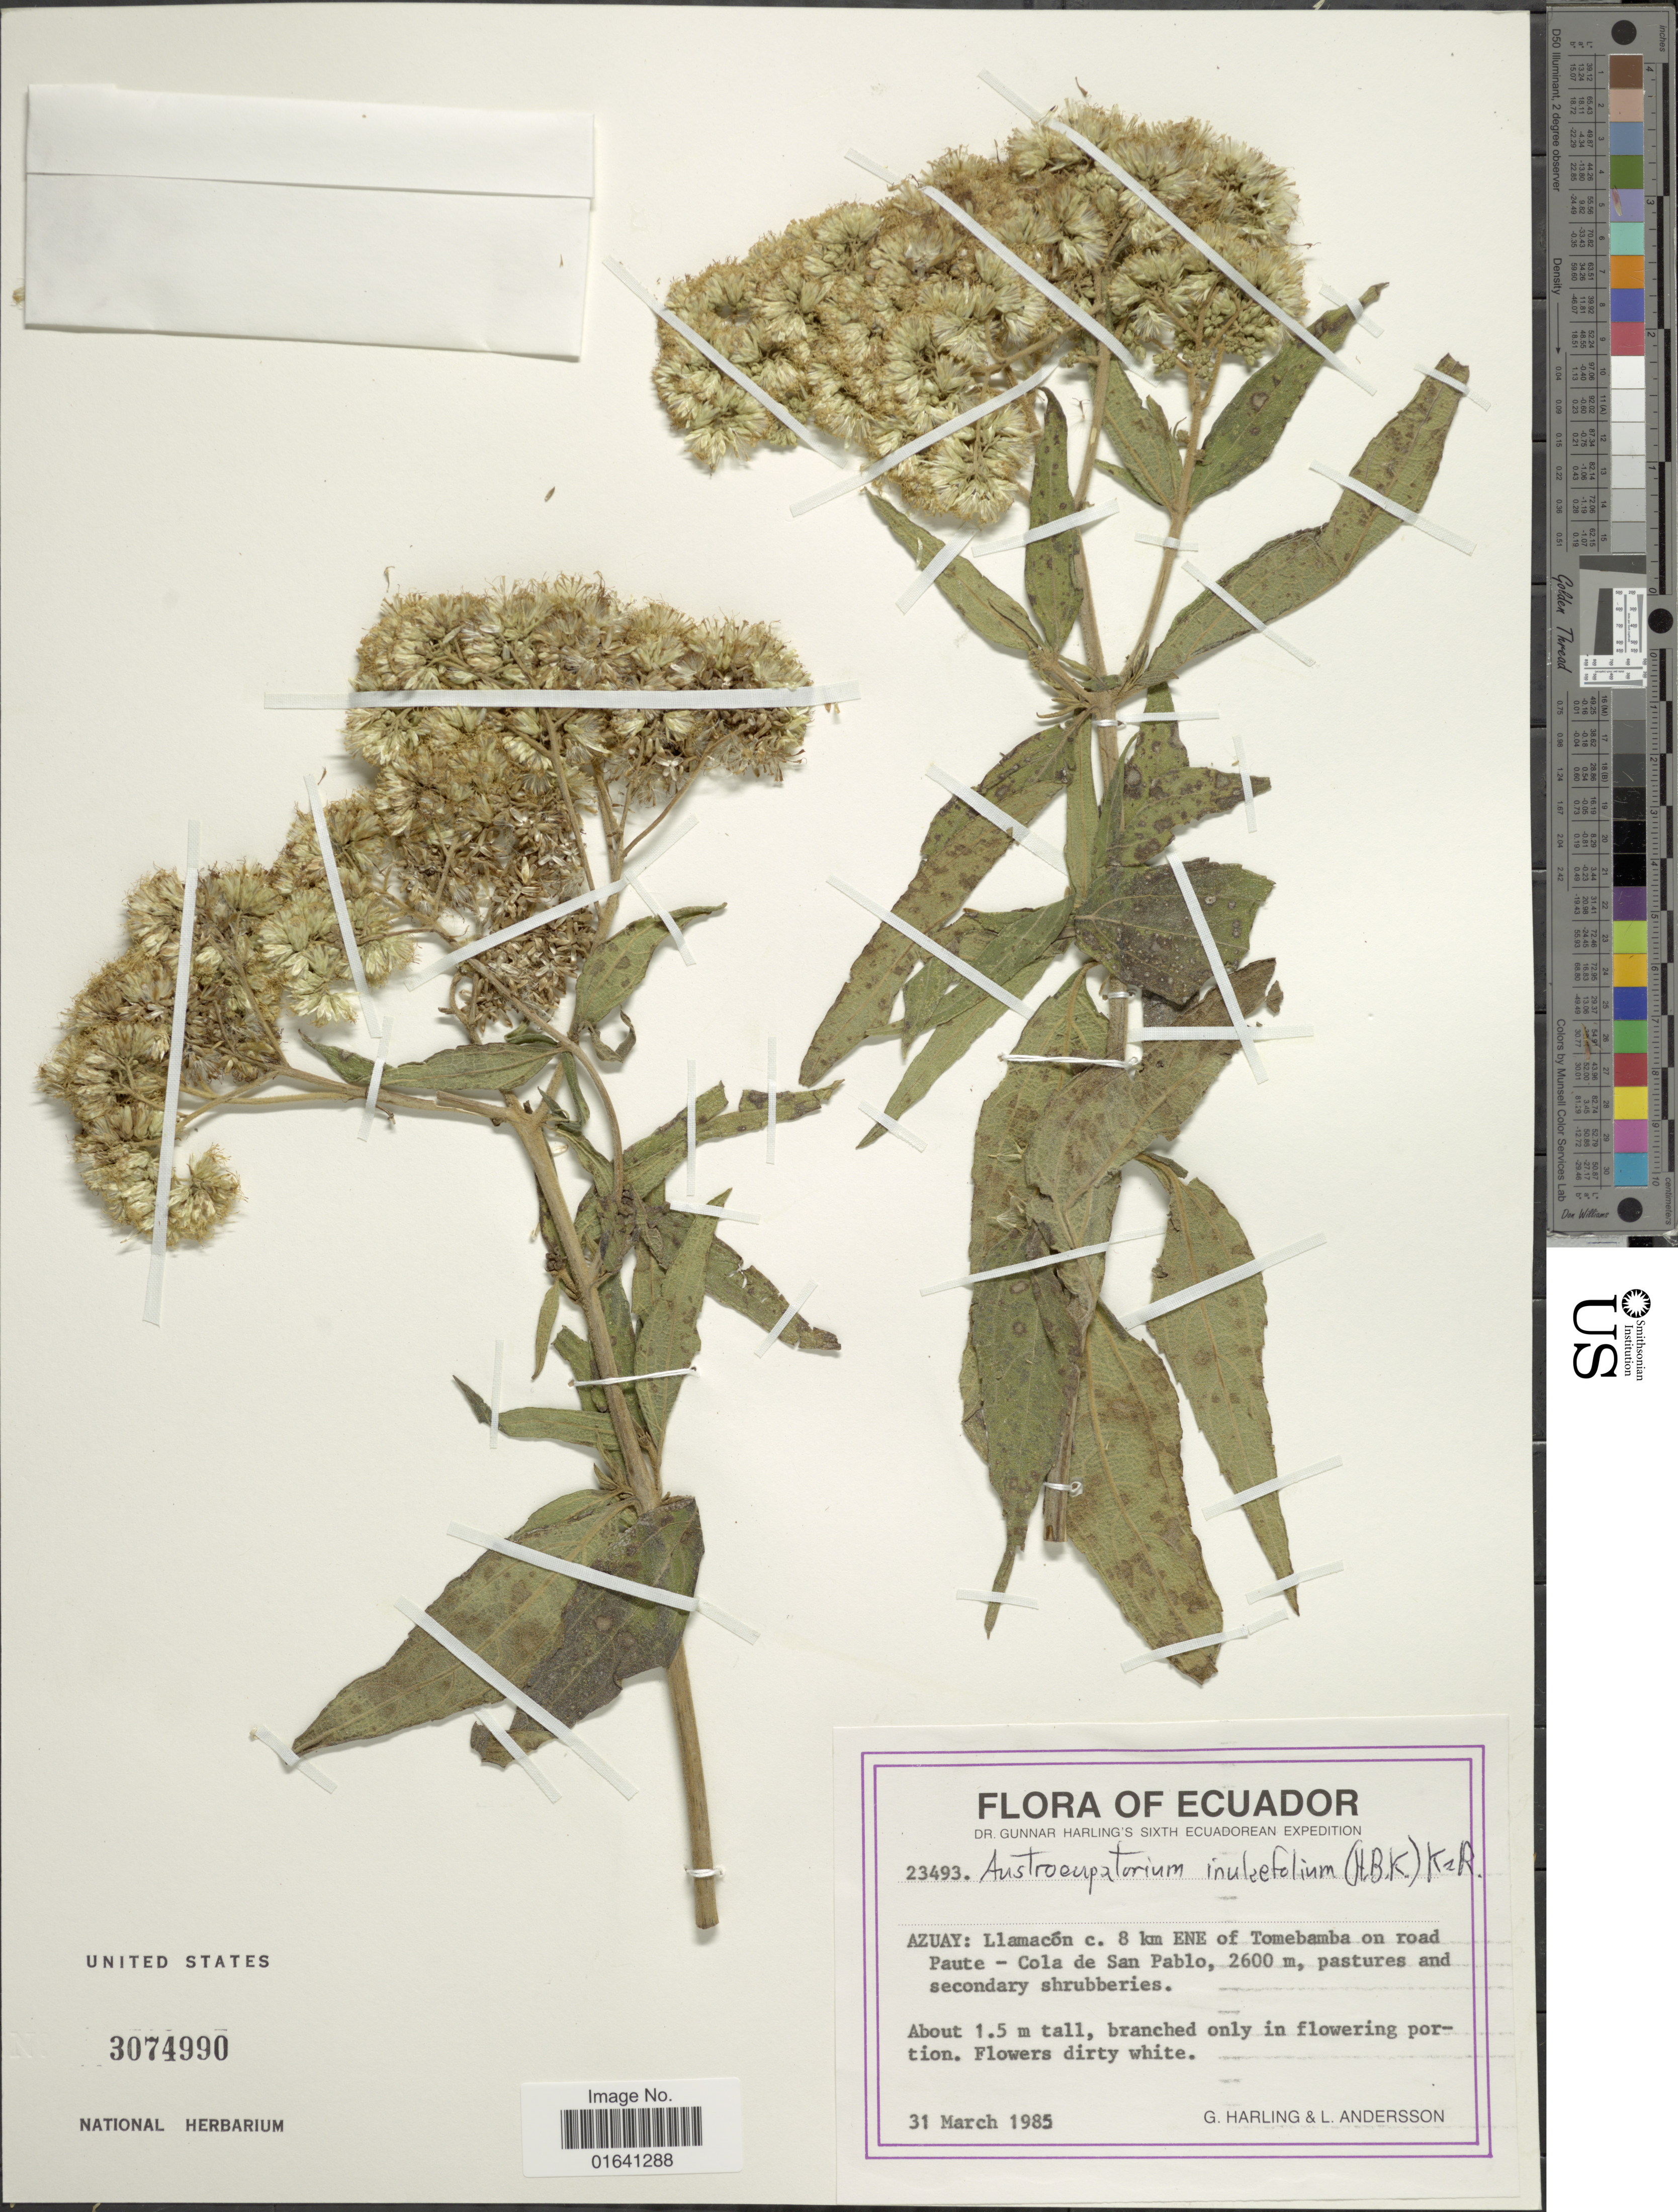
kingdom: Plantae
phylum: Tracheophyta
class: Magnoliopsida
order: Asterales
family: Asteraceae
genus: Austroeupatorium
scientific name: Austroeupatorium inulaefolium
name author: (Kunth) R.M. King & H. Rob.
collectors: G. Harling & L. Andersson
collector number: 23493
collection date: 1985-03-31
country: Ecuador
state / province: Azuay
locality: Llamacón c. 8 km ENE of Tomebamba on road Paute - Cola de San Pablo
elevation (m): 2600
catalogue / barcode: US 3074990